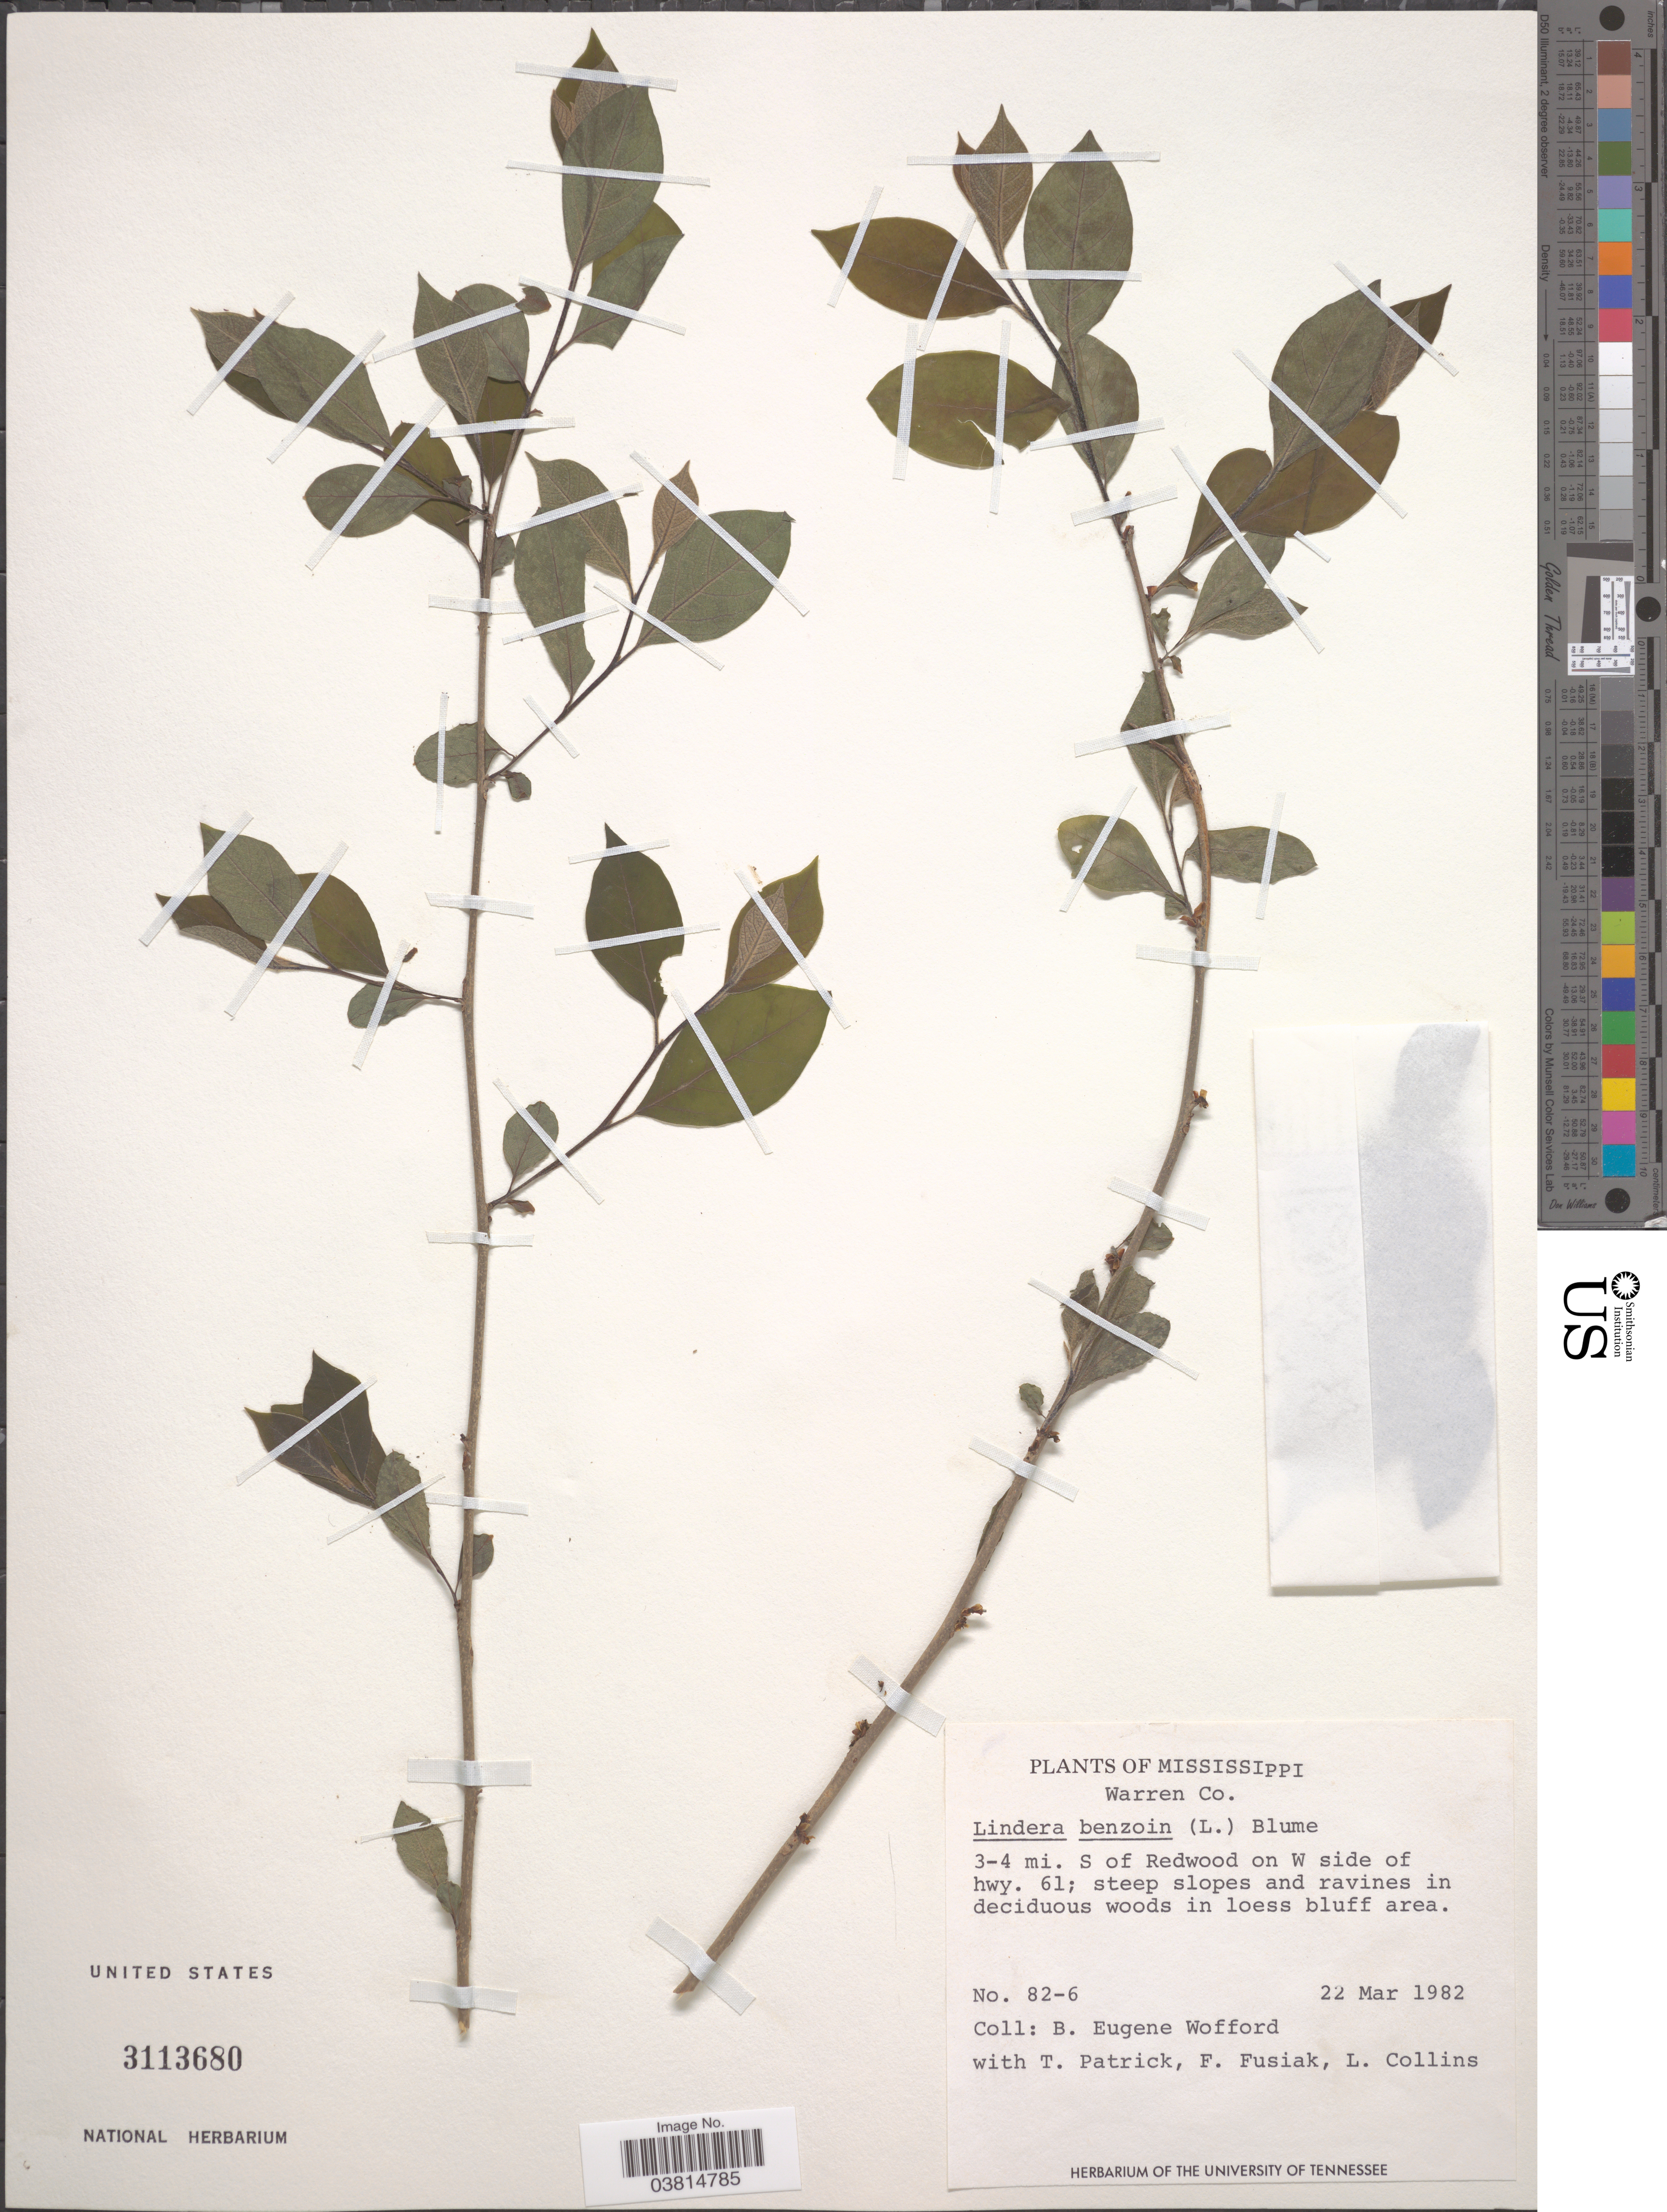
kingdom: Plantae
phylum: Tracheophyta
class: Magnoliopsida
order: Laurales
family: Lauraceae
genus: Lindera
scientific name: Lindera benzoin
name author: (L.) Blume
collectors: B. Wofford, T. Patrick, F. Fusiak & L. Collins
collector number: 82-6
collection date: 1982-03-22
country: United States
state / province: Mississippi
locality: Warren Co. 3-4 mi. S of Redwood on W side of hwy. 61.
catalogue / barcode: US 3113680